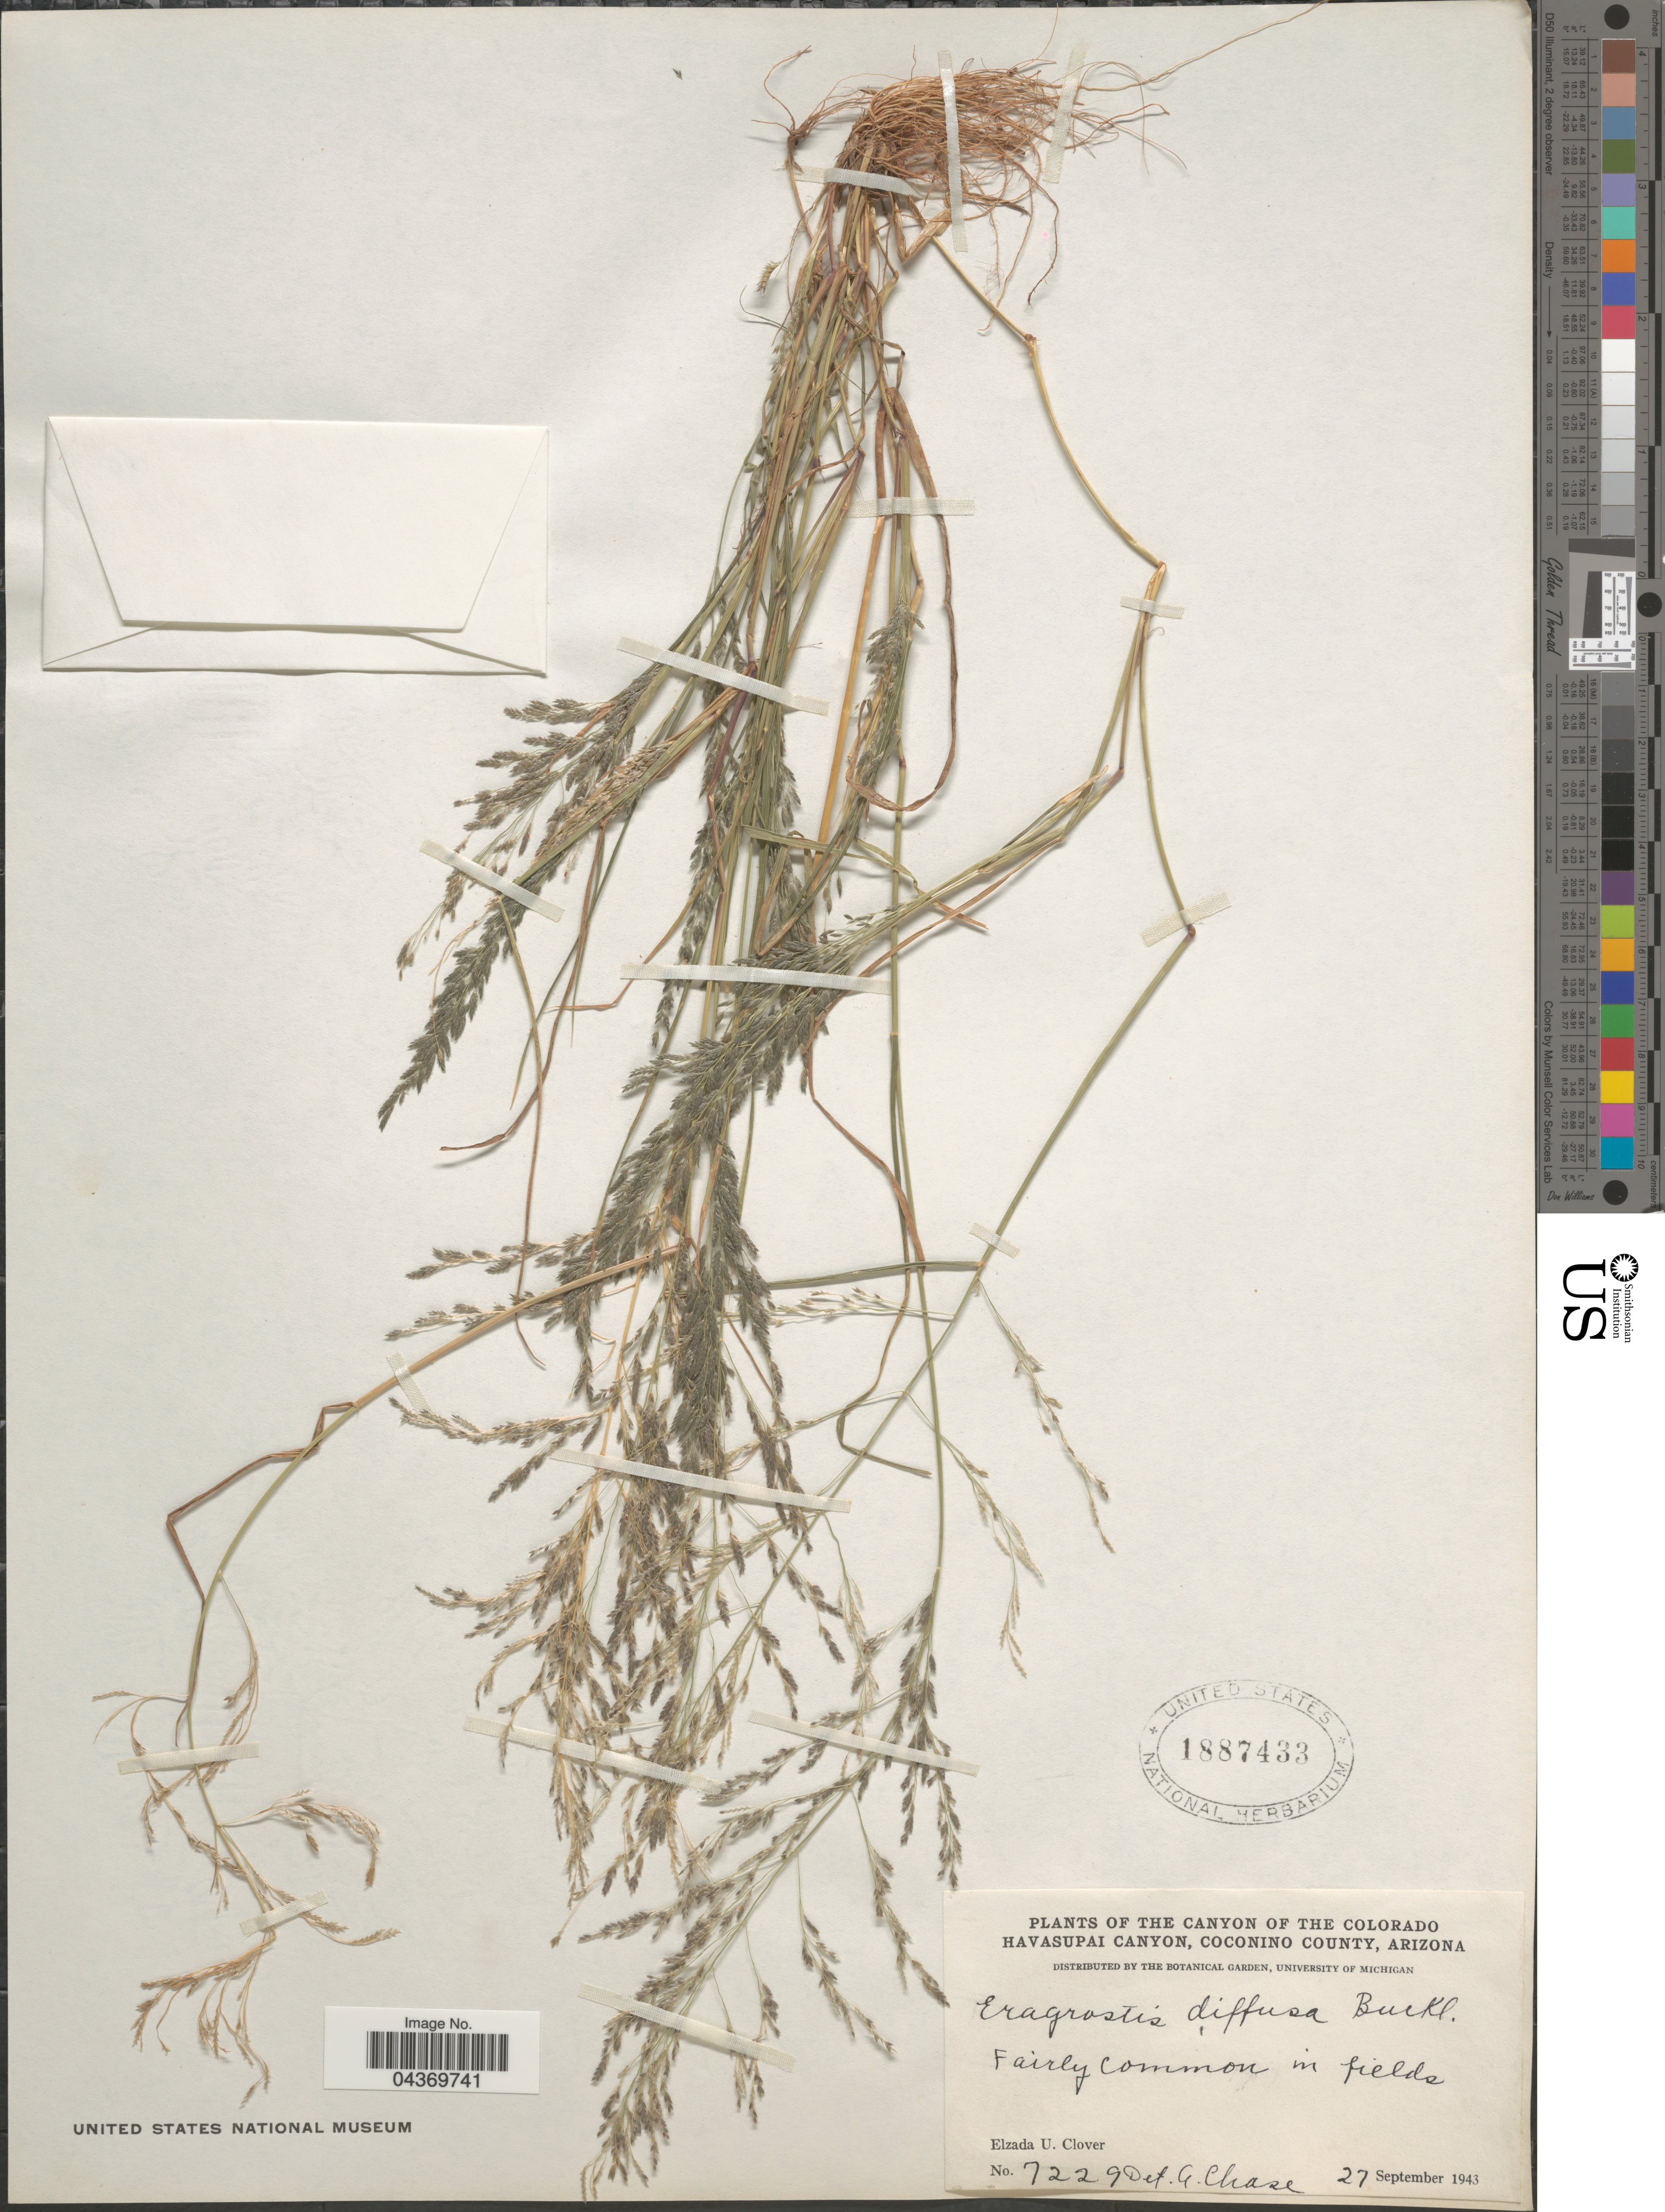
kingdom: Plantae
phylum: Tracheophyta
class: Liliopsida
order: Poales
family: Poaceae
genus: Eragrostis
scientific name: Eragrostis pectinacea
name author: (Michx.) Nees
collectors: E. U. Clover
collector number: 722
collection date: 1943-09-27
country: United States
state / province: Arizona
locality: Canyon of the Colorado Havasupai Canyon, Coconino County. Fairly common in fields.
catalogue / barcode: US 1887433